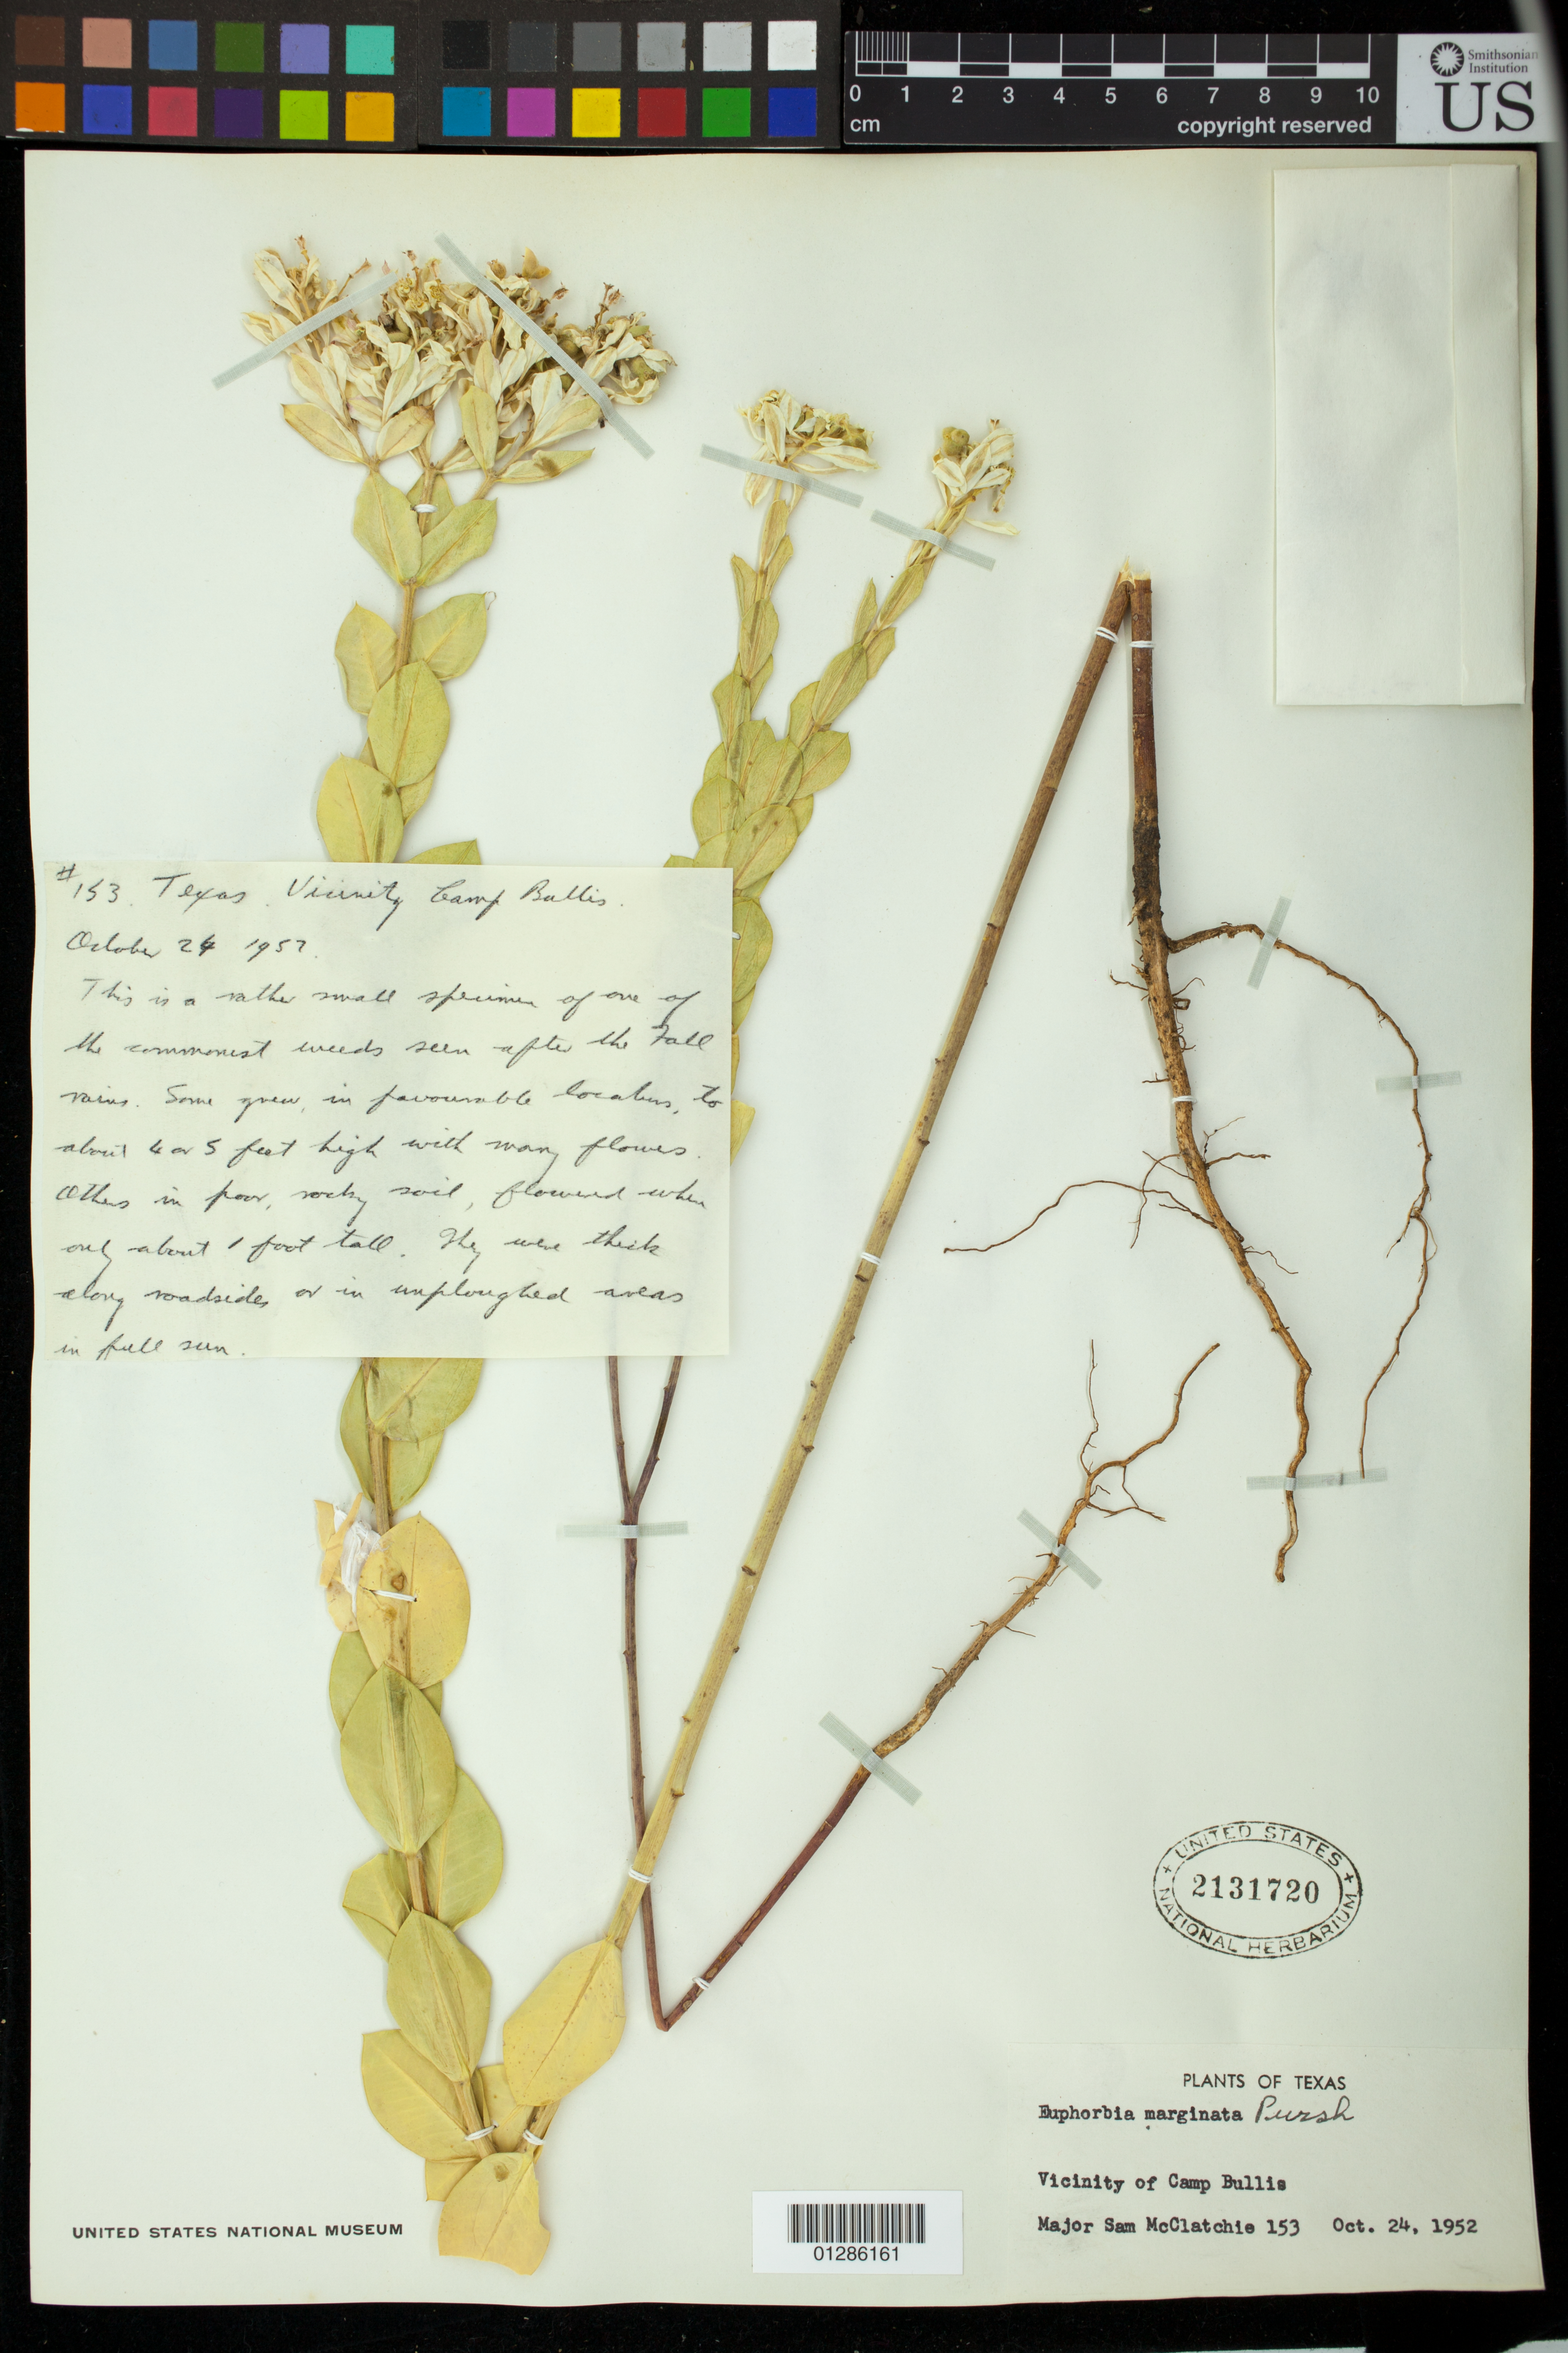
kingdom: Plantae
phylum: Tracheophyta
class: Magnoliopsida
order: Malpighiales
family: Euphorbiaceae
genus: Euphorbia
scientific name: Euphorbia marginata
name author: Pursh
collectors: S. McClatchie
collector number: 153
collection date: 1952-10-24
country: United States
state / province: Texas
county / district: Bexar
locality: Vicinity of Camp Bullis.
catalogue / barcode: US 2131720